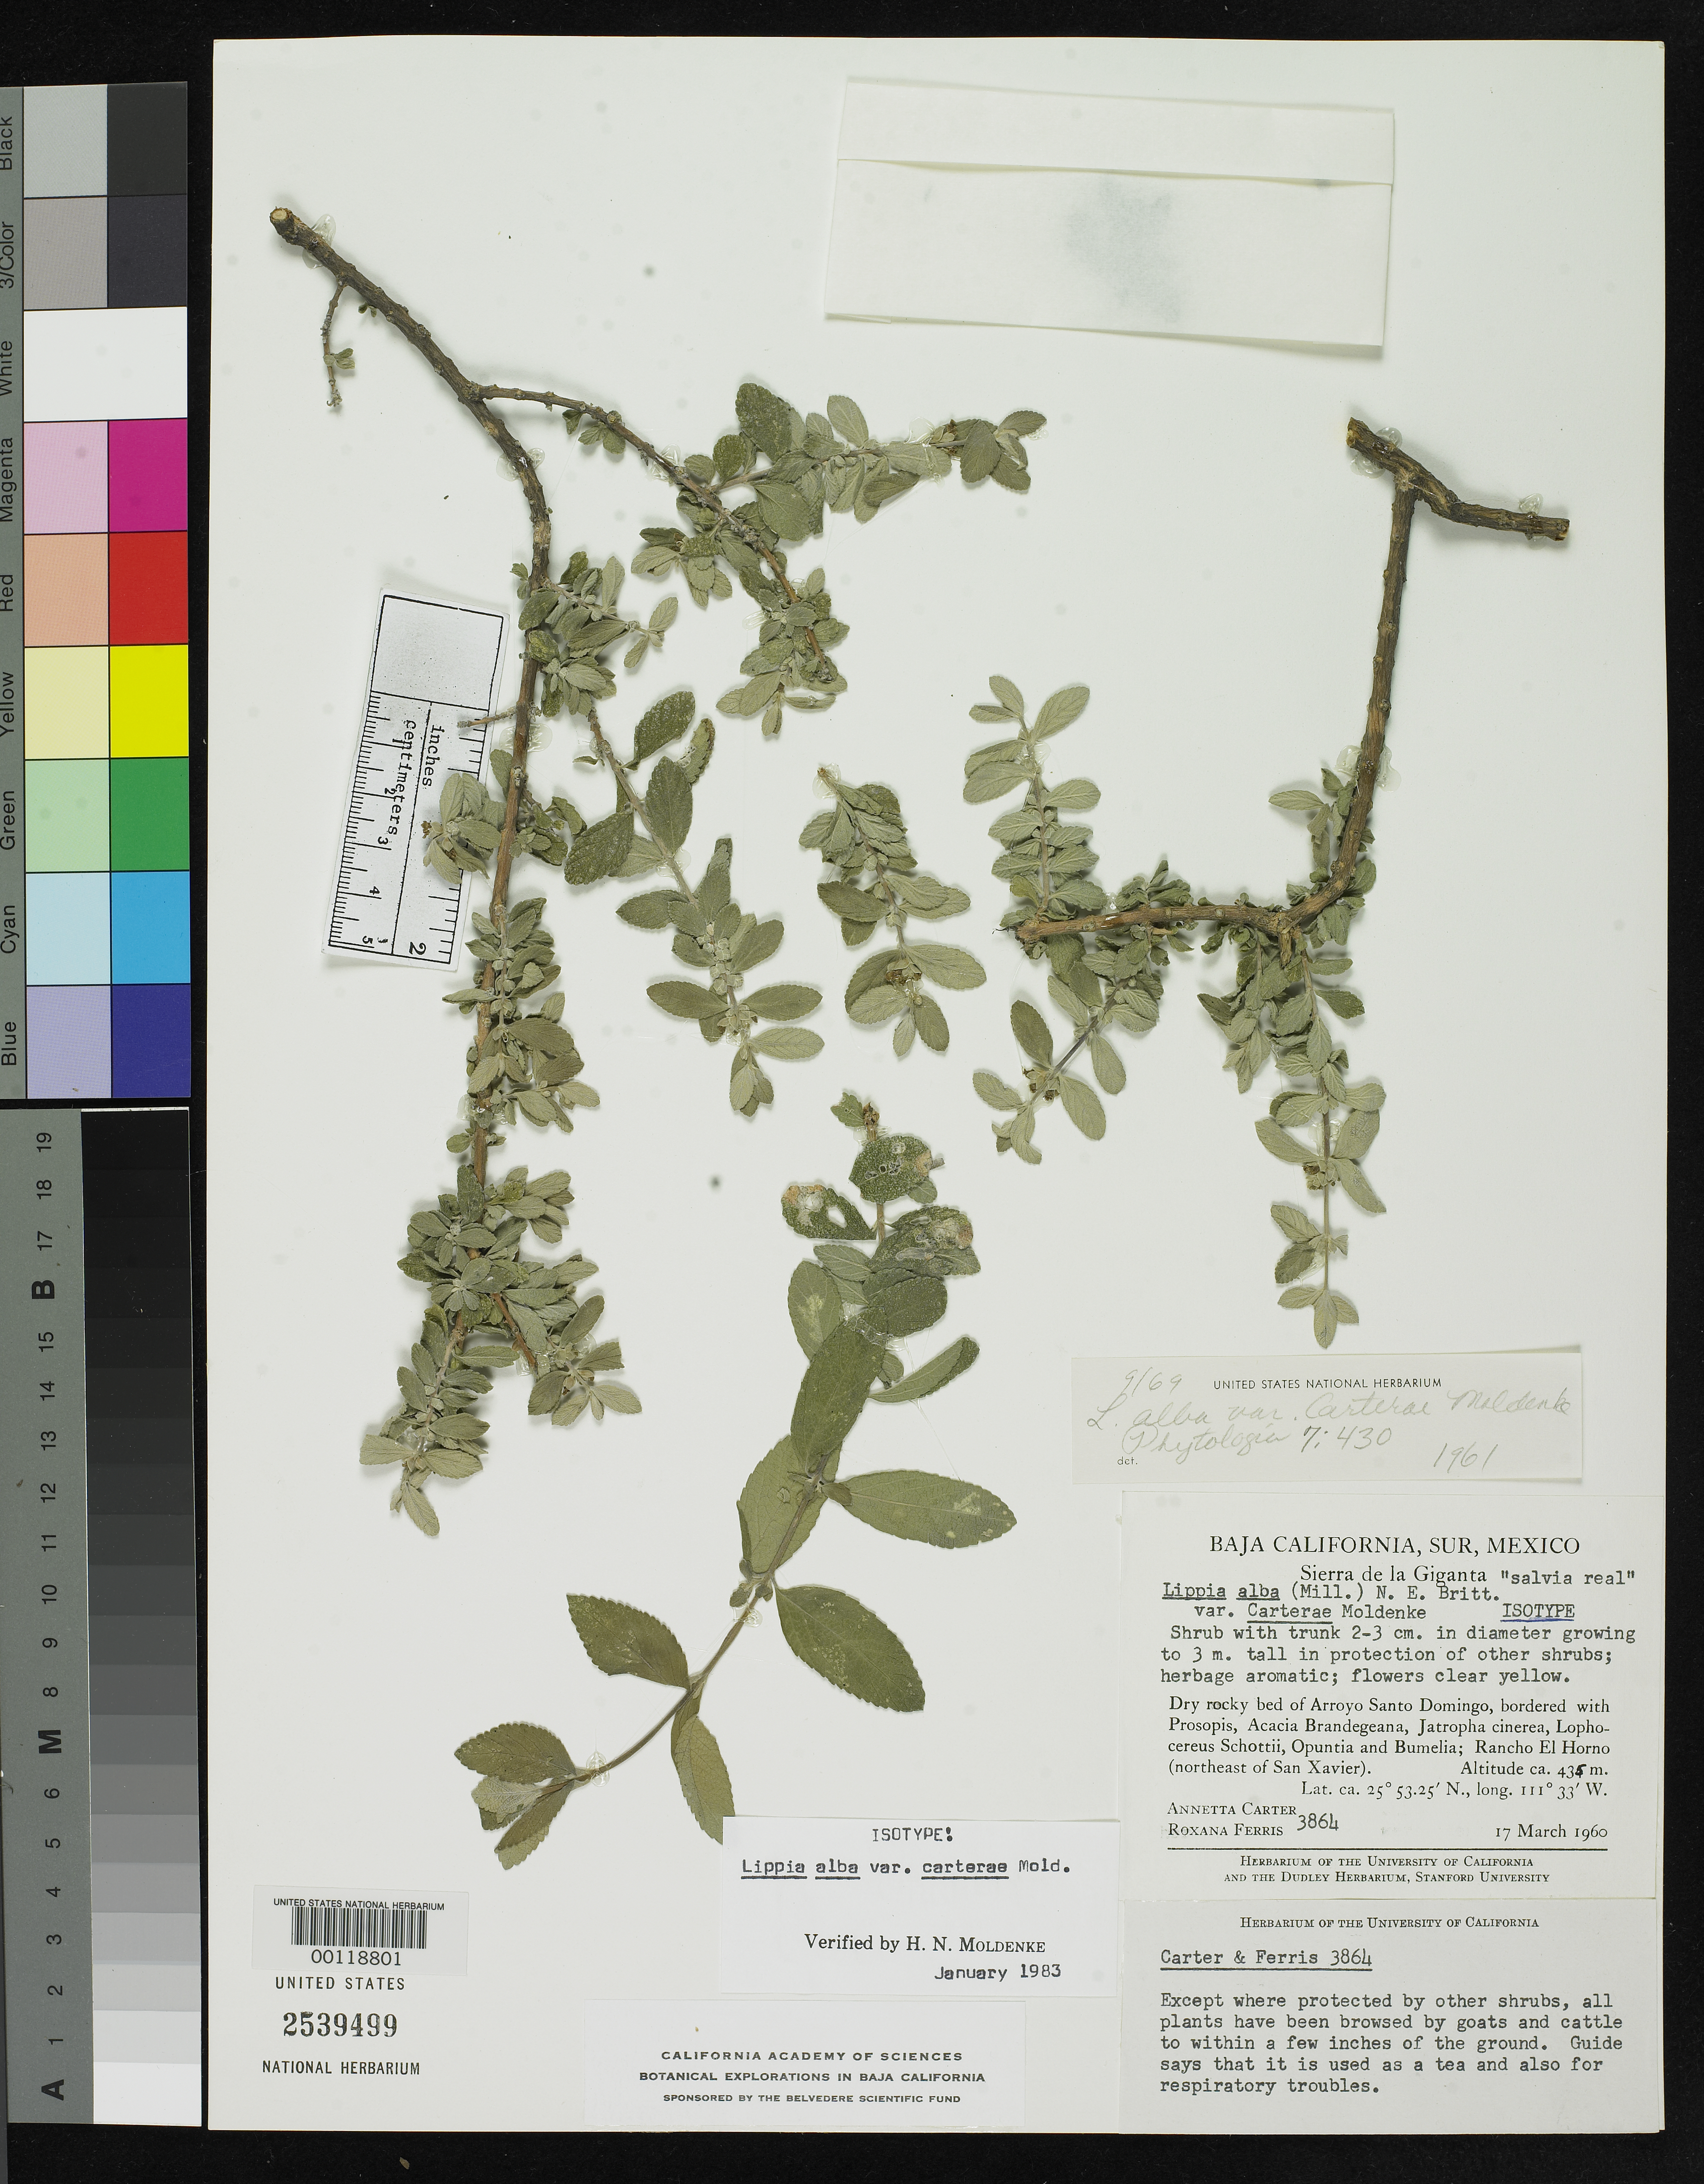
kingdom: Plantae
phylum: Tracheophyta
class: Magnoliopsida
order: Lamiales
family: Verbenaceae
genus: Lippia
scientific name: Lippia alba var. carterae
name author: Moldenke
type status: Isotype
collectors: A. M. Carter & R. S. Ferris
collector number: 3864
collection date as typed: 17 Mar 1960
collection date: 1960-03-17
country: Mexico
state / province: Baja California Sur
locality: San Xavier.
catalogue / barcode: US 2539499